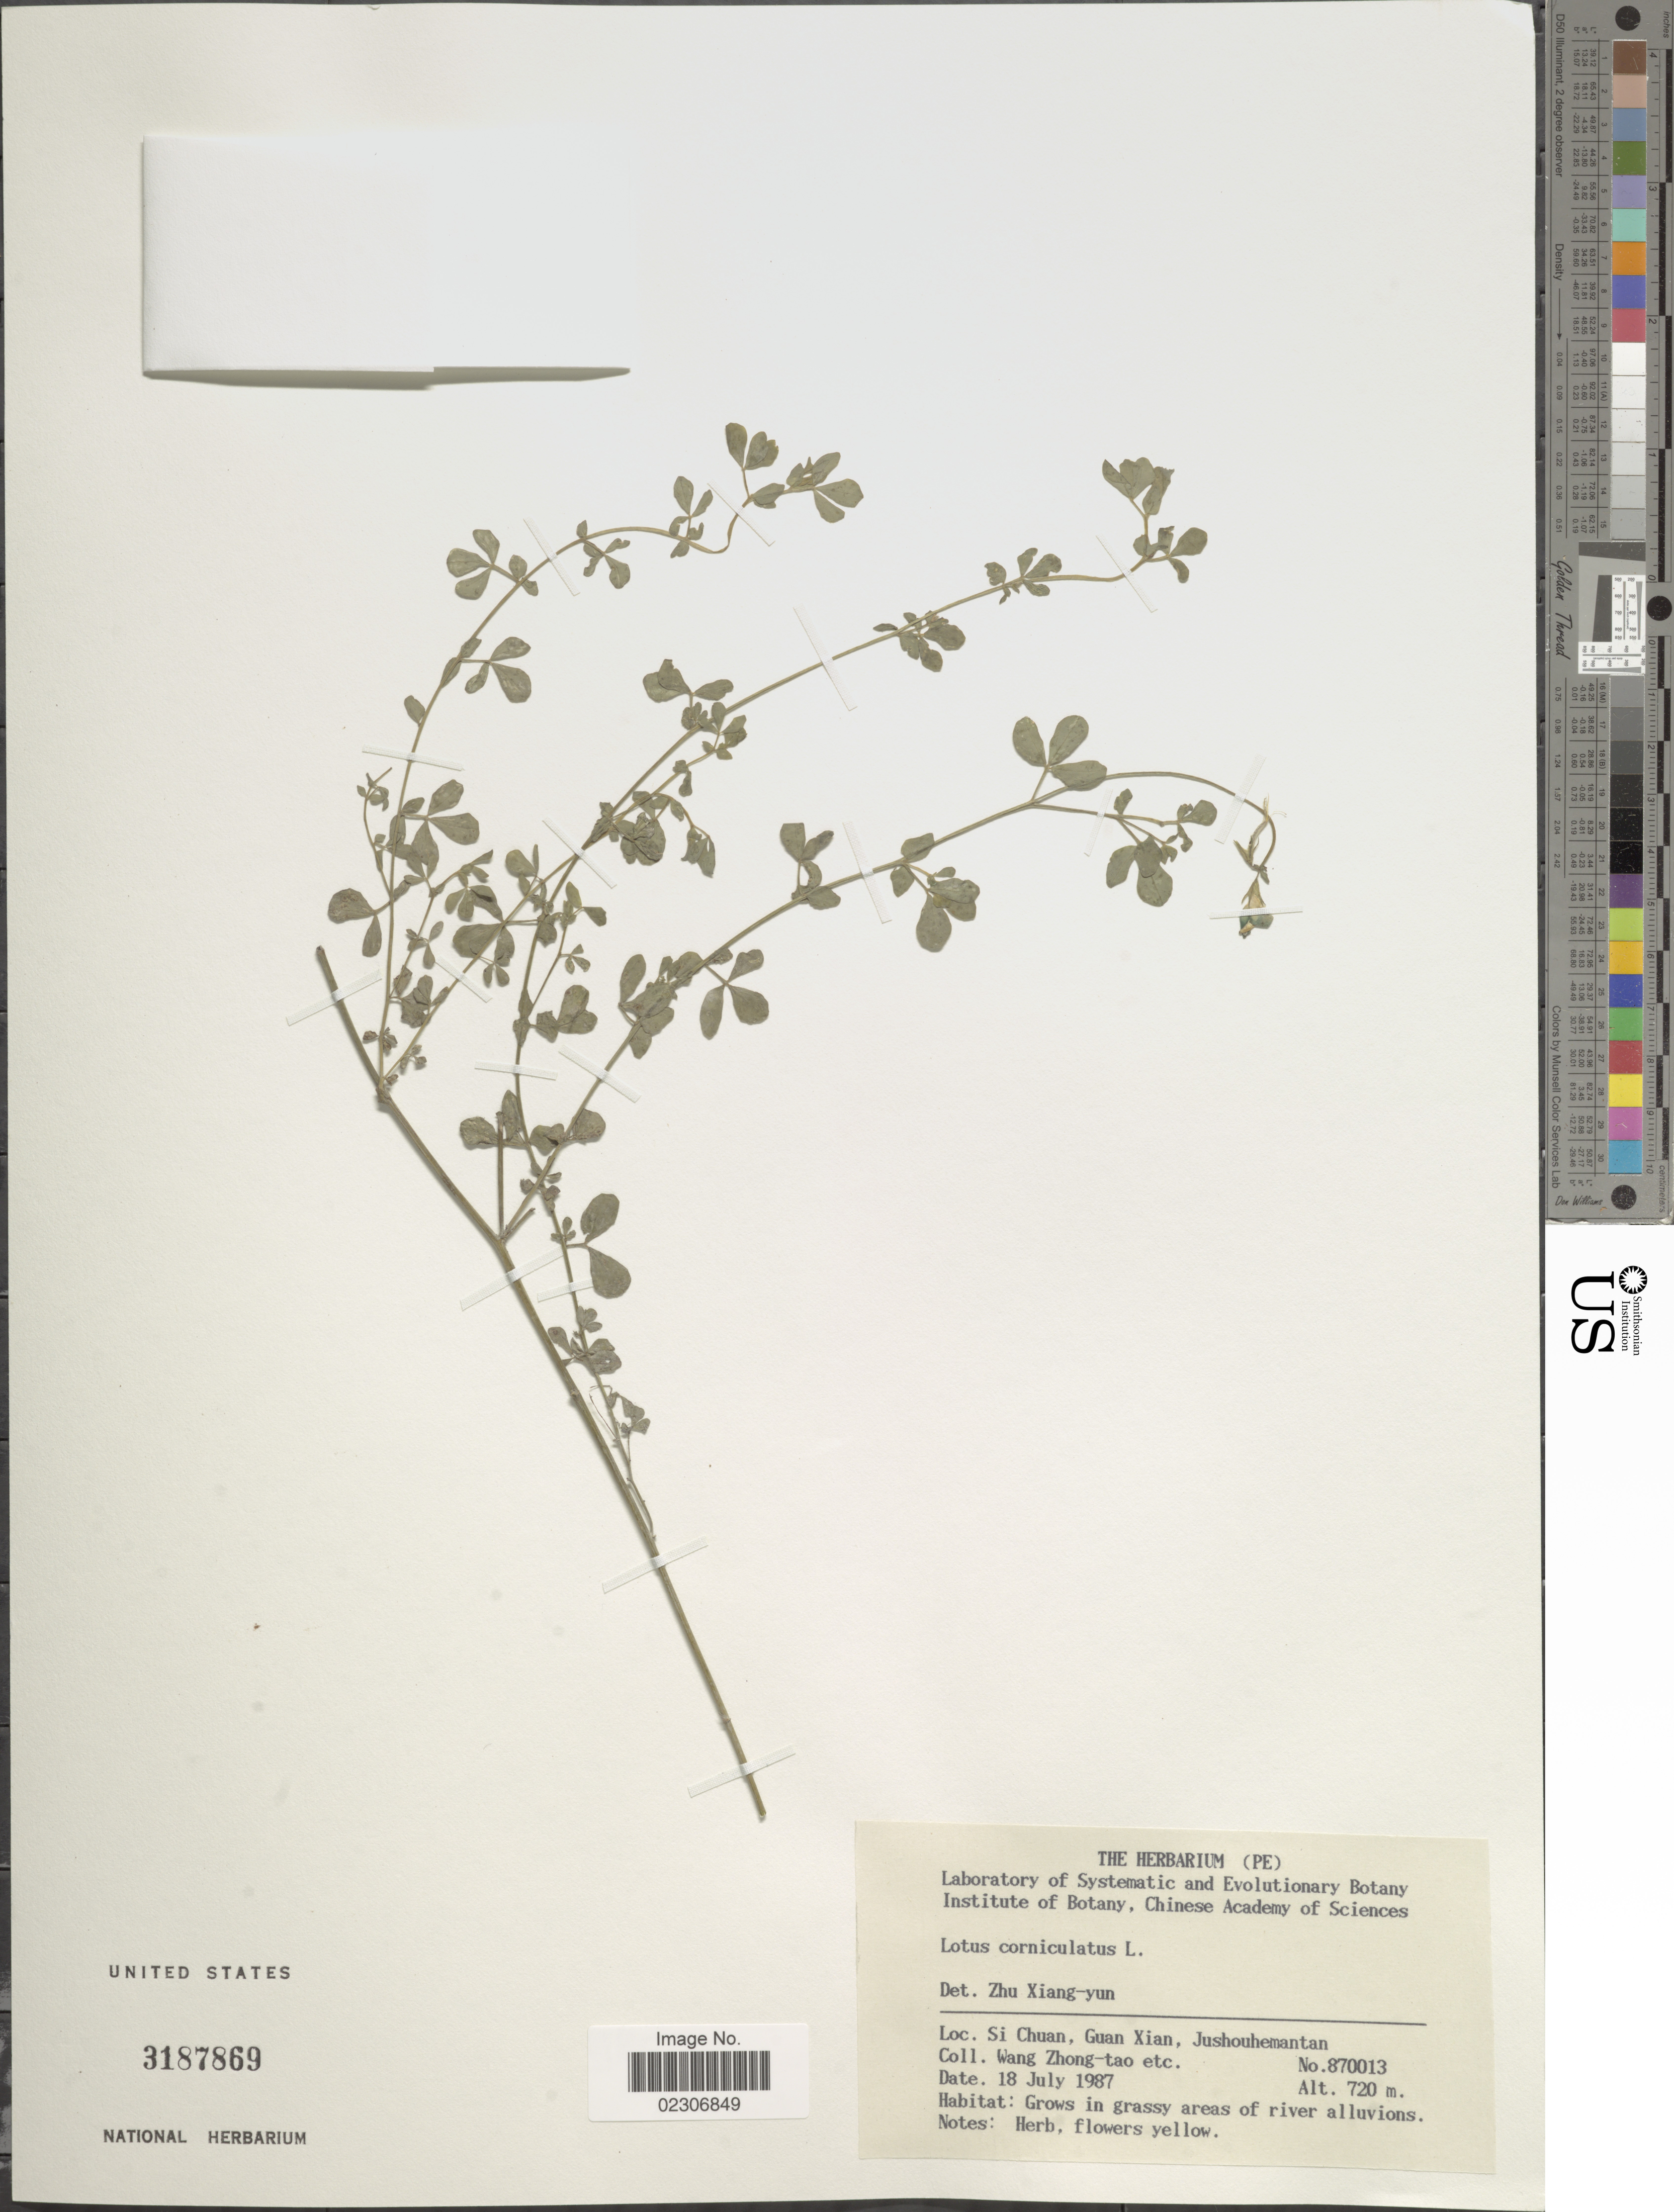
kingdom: Plantae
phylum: Tracheophyta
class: Magnoliopsida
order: Fabales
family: Fabaceae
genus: Lotus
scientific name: Lotus corniculatus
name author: L.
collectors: W. Zhong-Tao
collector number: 870013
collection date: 1897-07-17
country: China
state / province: Sichuan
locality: Si Chuan, Guan Xian, Jushouhemantan.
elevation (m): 720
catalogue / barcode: US 3187869